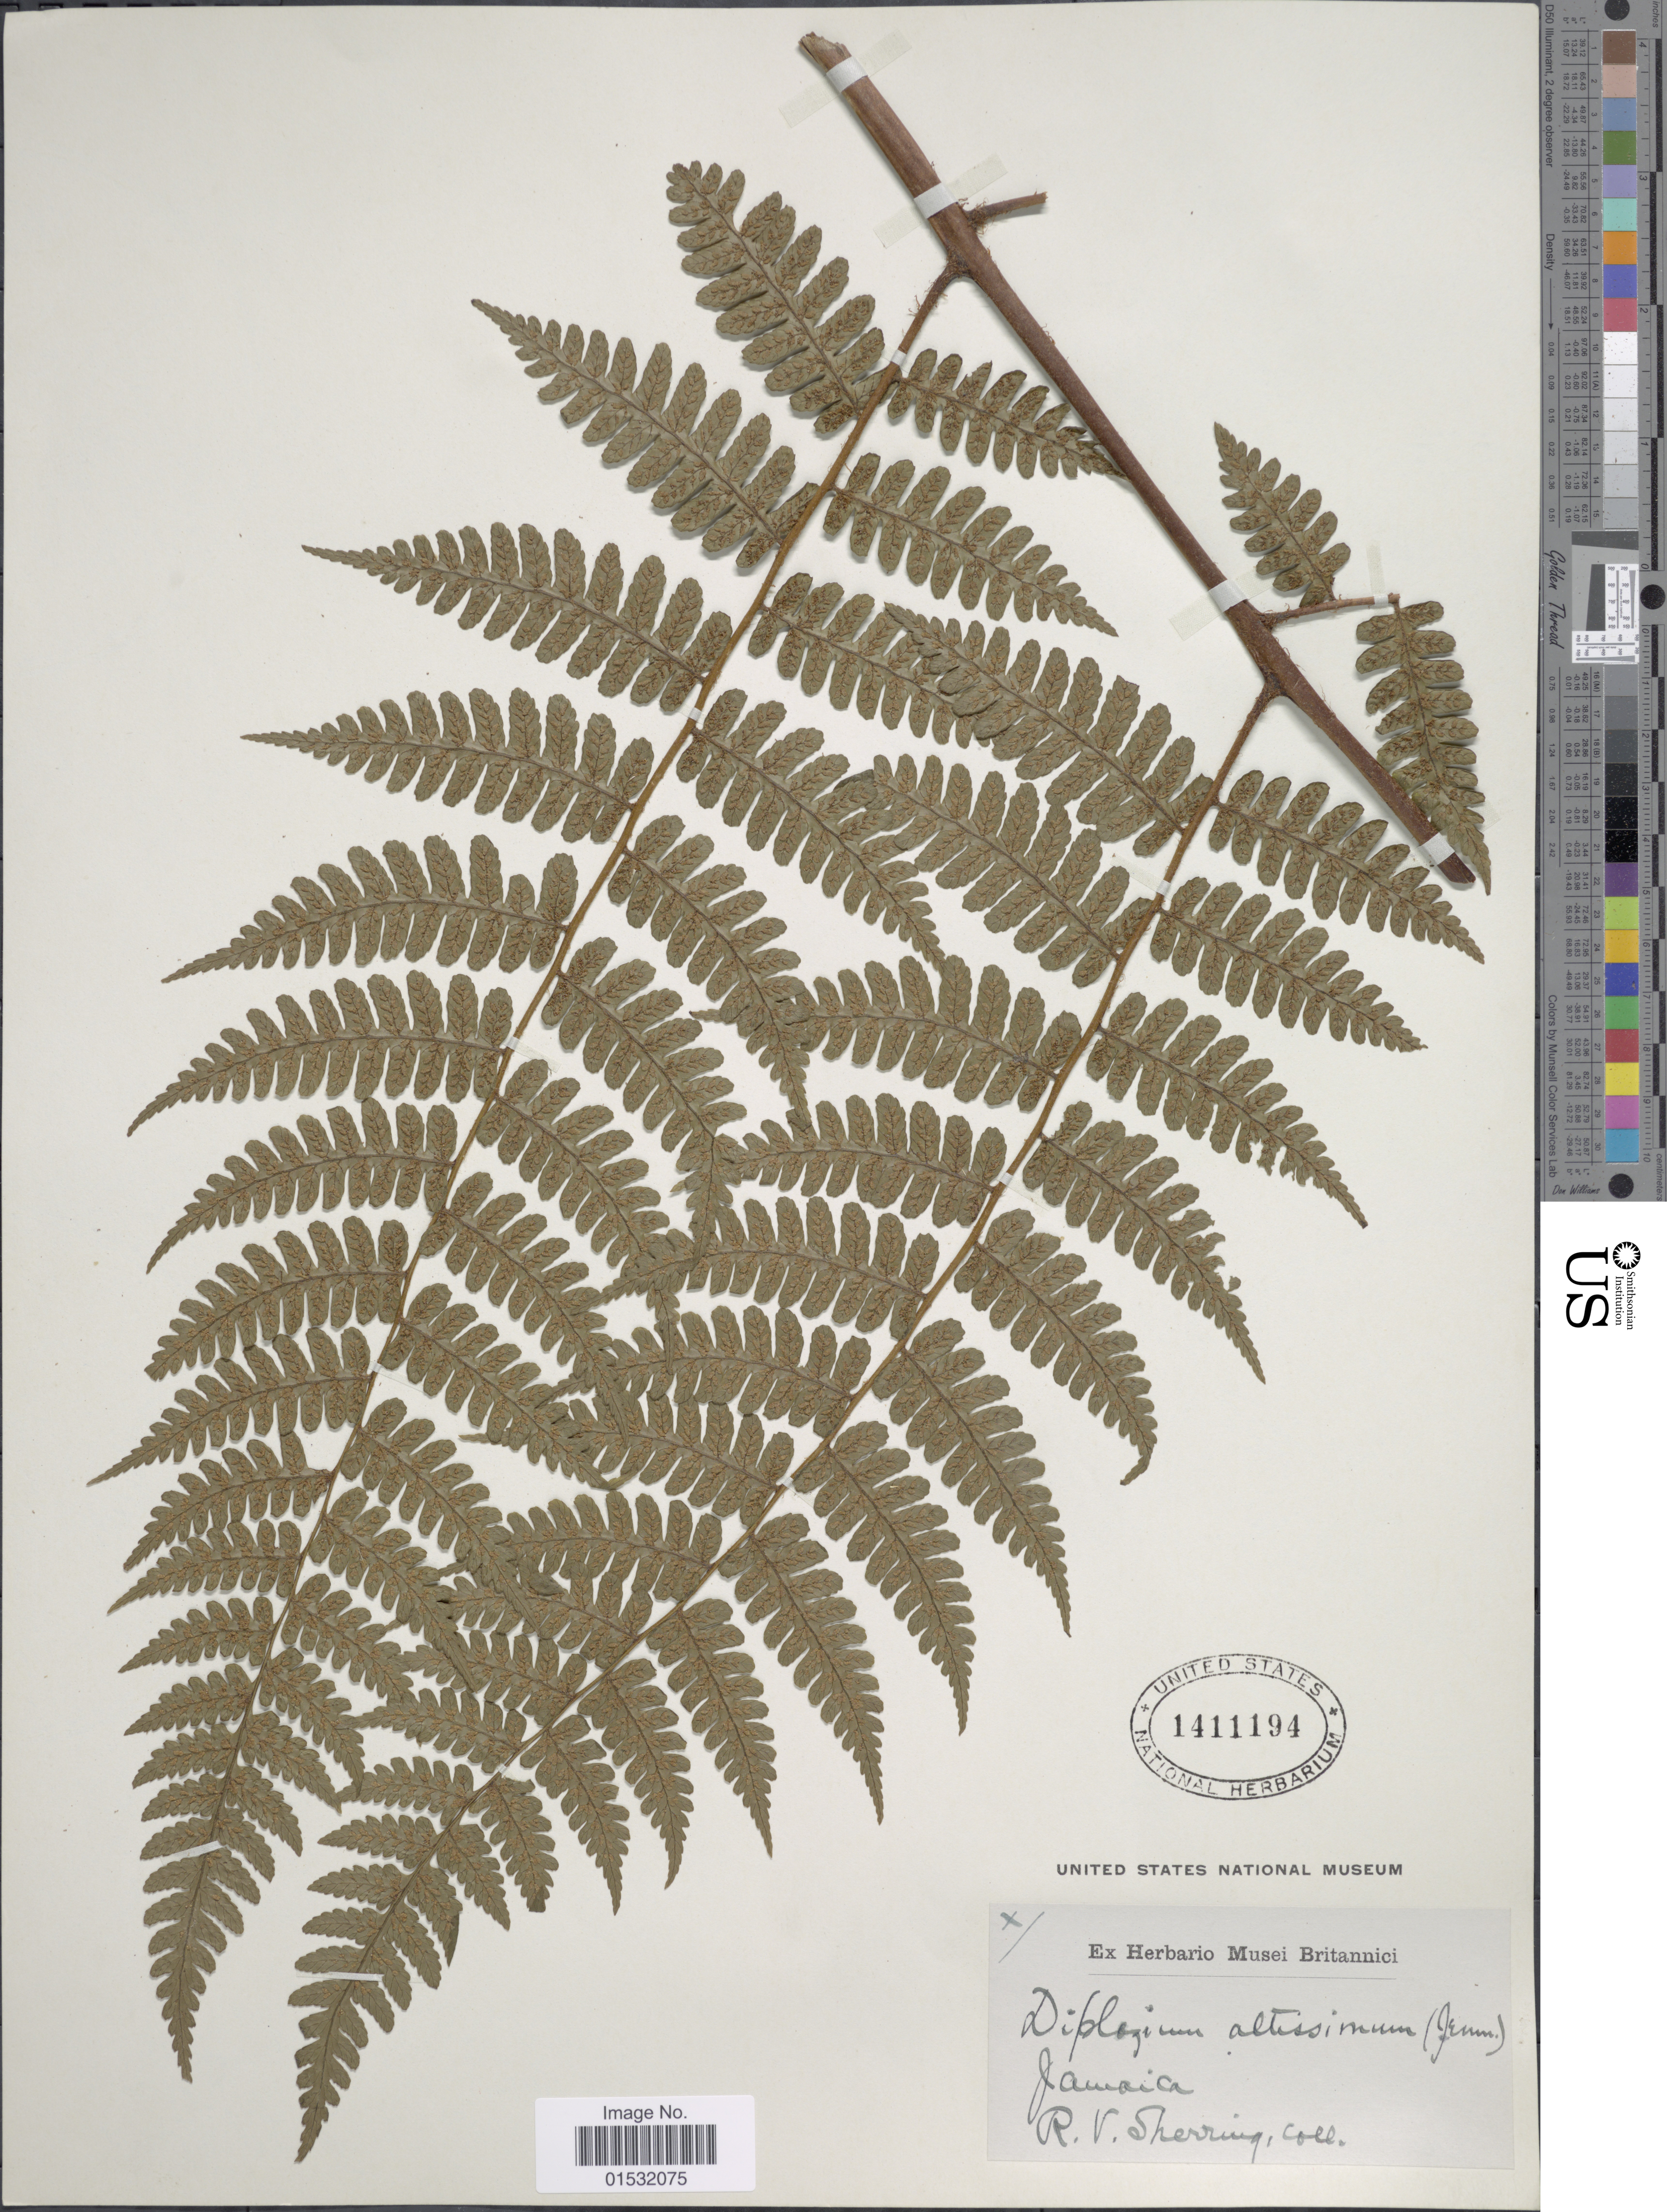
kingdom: Plantae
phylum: Tracheophyta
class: Polypodiopsida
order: Polypodiales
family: Athyriaceae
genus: Diplazium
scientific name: Diplazium altissimum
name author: (Jenman) C. Chr.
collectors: R. Sherring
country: Jamaica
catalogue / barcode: US 1411194